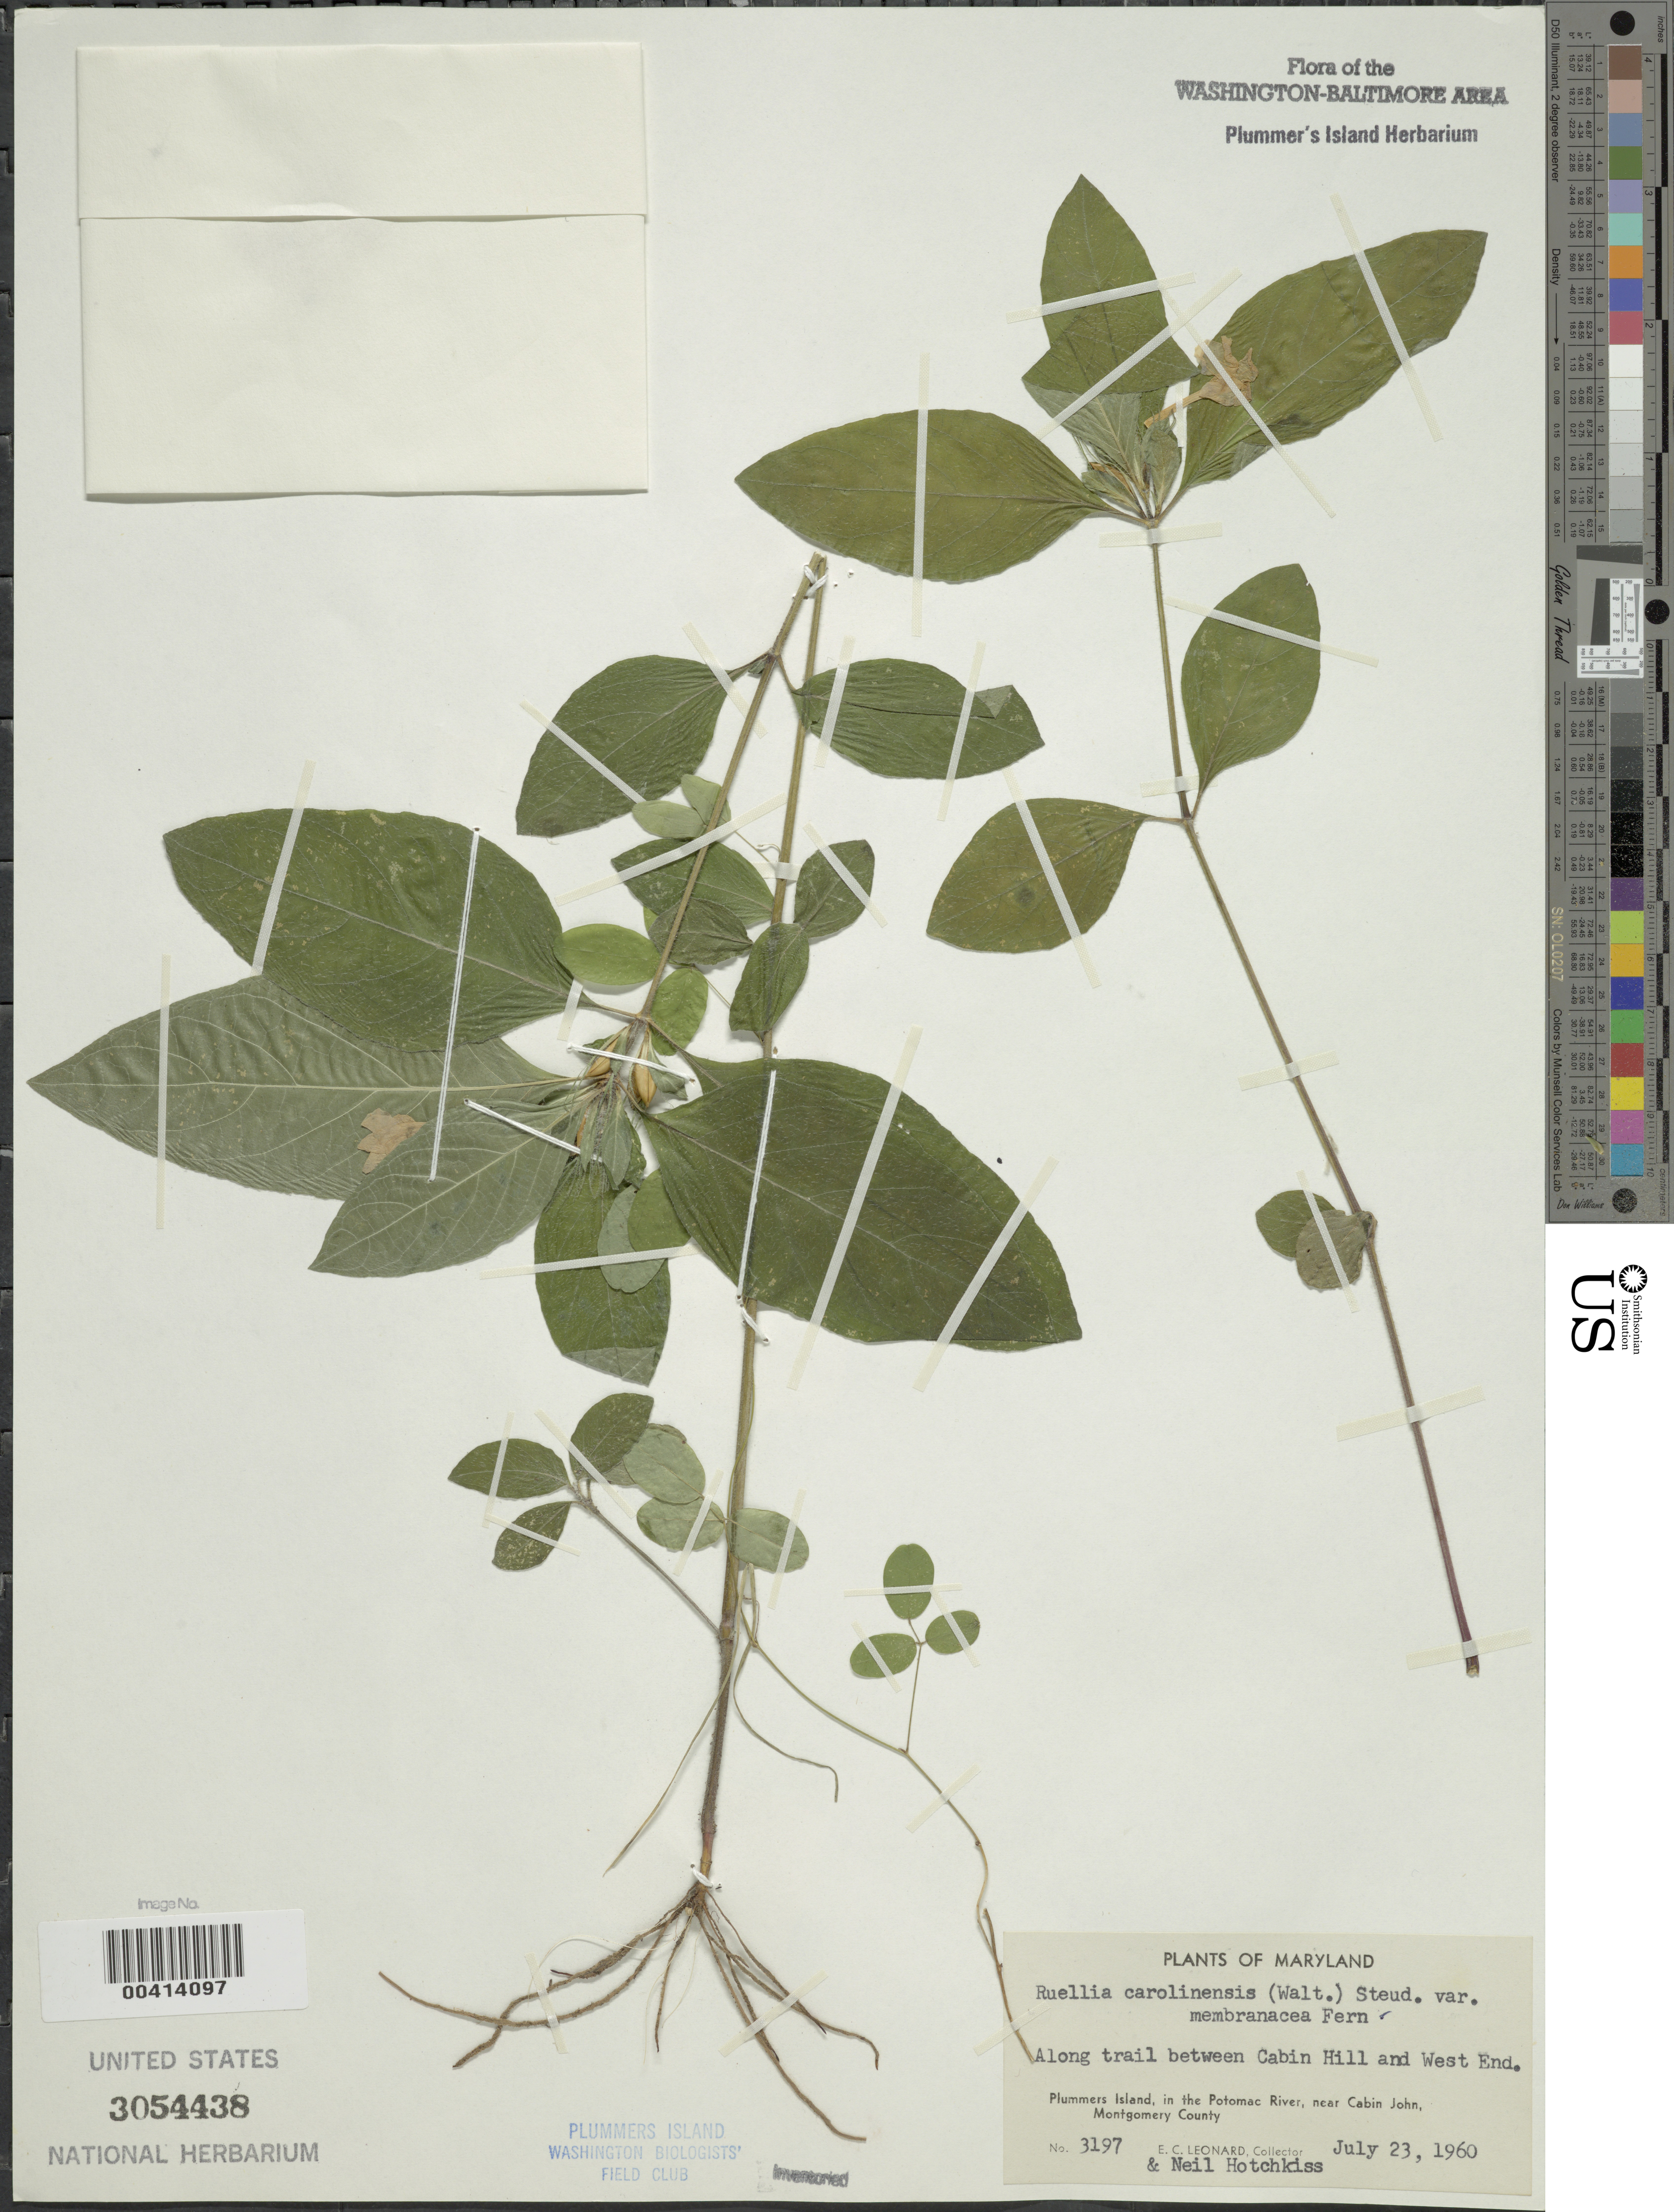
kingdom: Plantae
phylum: Tracheophyta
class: Magnoliopsida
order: Lamiales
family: Acanthaceae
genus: Ruellia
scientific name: Ruellia caroliniensis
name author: (J.F. Gmel.) Steud.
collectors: E. C. Leonard & N. Hotchkiss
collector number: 3197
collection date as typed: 23 Jul 1960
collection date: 1960-07-23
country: United States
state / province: Maryland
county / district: Montgomery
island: Plummers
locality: Plummer's Island; between Cabin Hill and west end C. & O. Canal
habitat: Along trail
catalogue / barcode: US 3054438